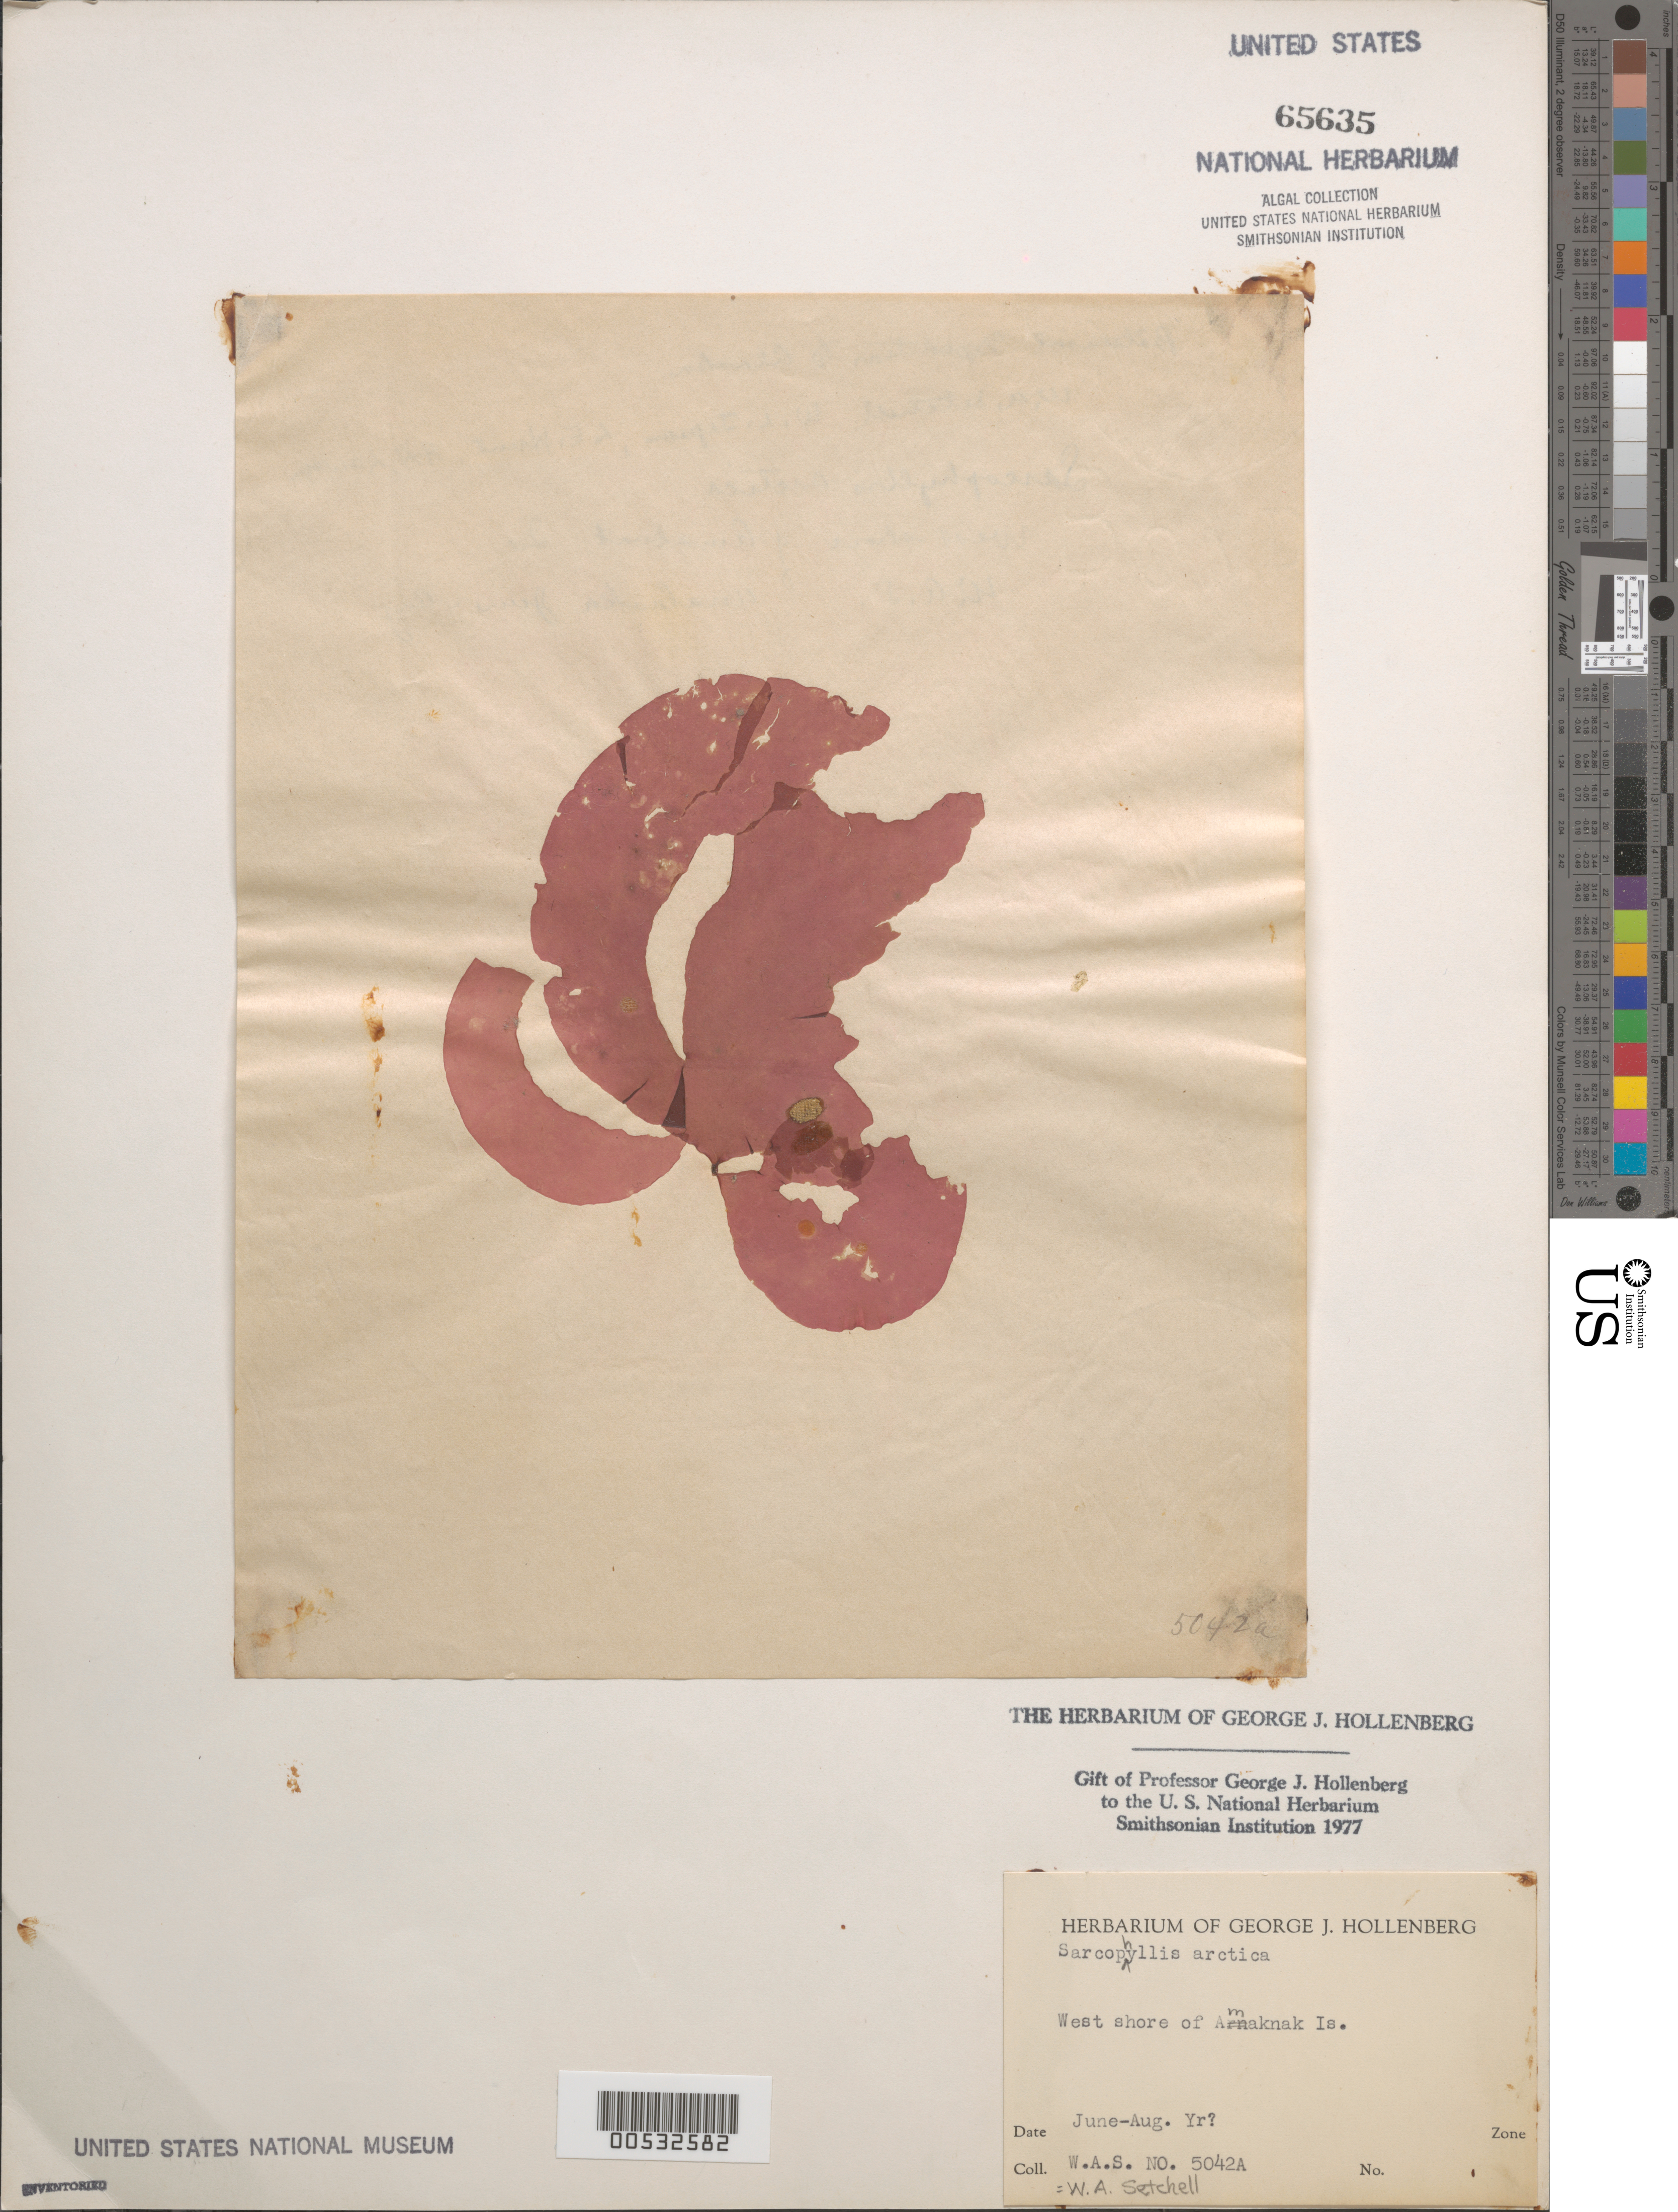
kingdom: Plantae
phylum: Rhodophyta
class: Florideophyceae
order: Gigartinales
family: Dumontiaceae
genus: Dilsea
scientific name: Dilsea integra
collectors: W. Setchell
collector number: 5042a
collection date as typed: Jun ---- to -- Aug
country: United States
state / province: Alaska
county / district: Aleutian Islands Division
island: Unalaska Island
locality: Amaknak Island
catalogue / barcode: US 65635